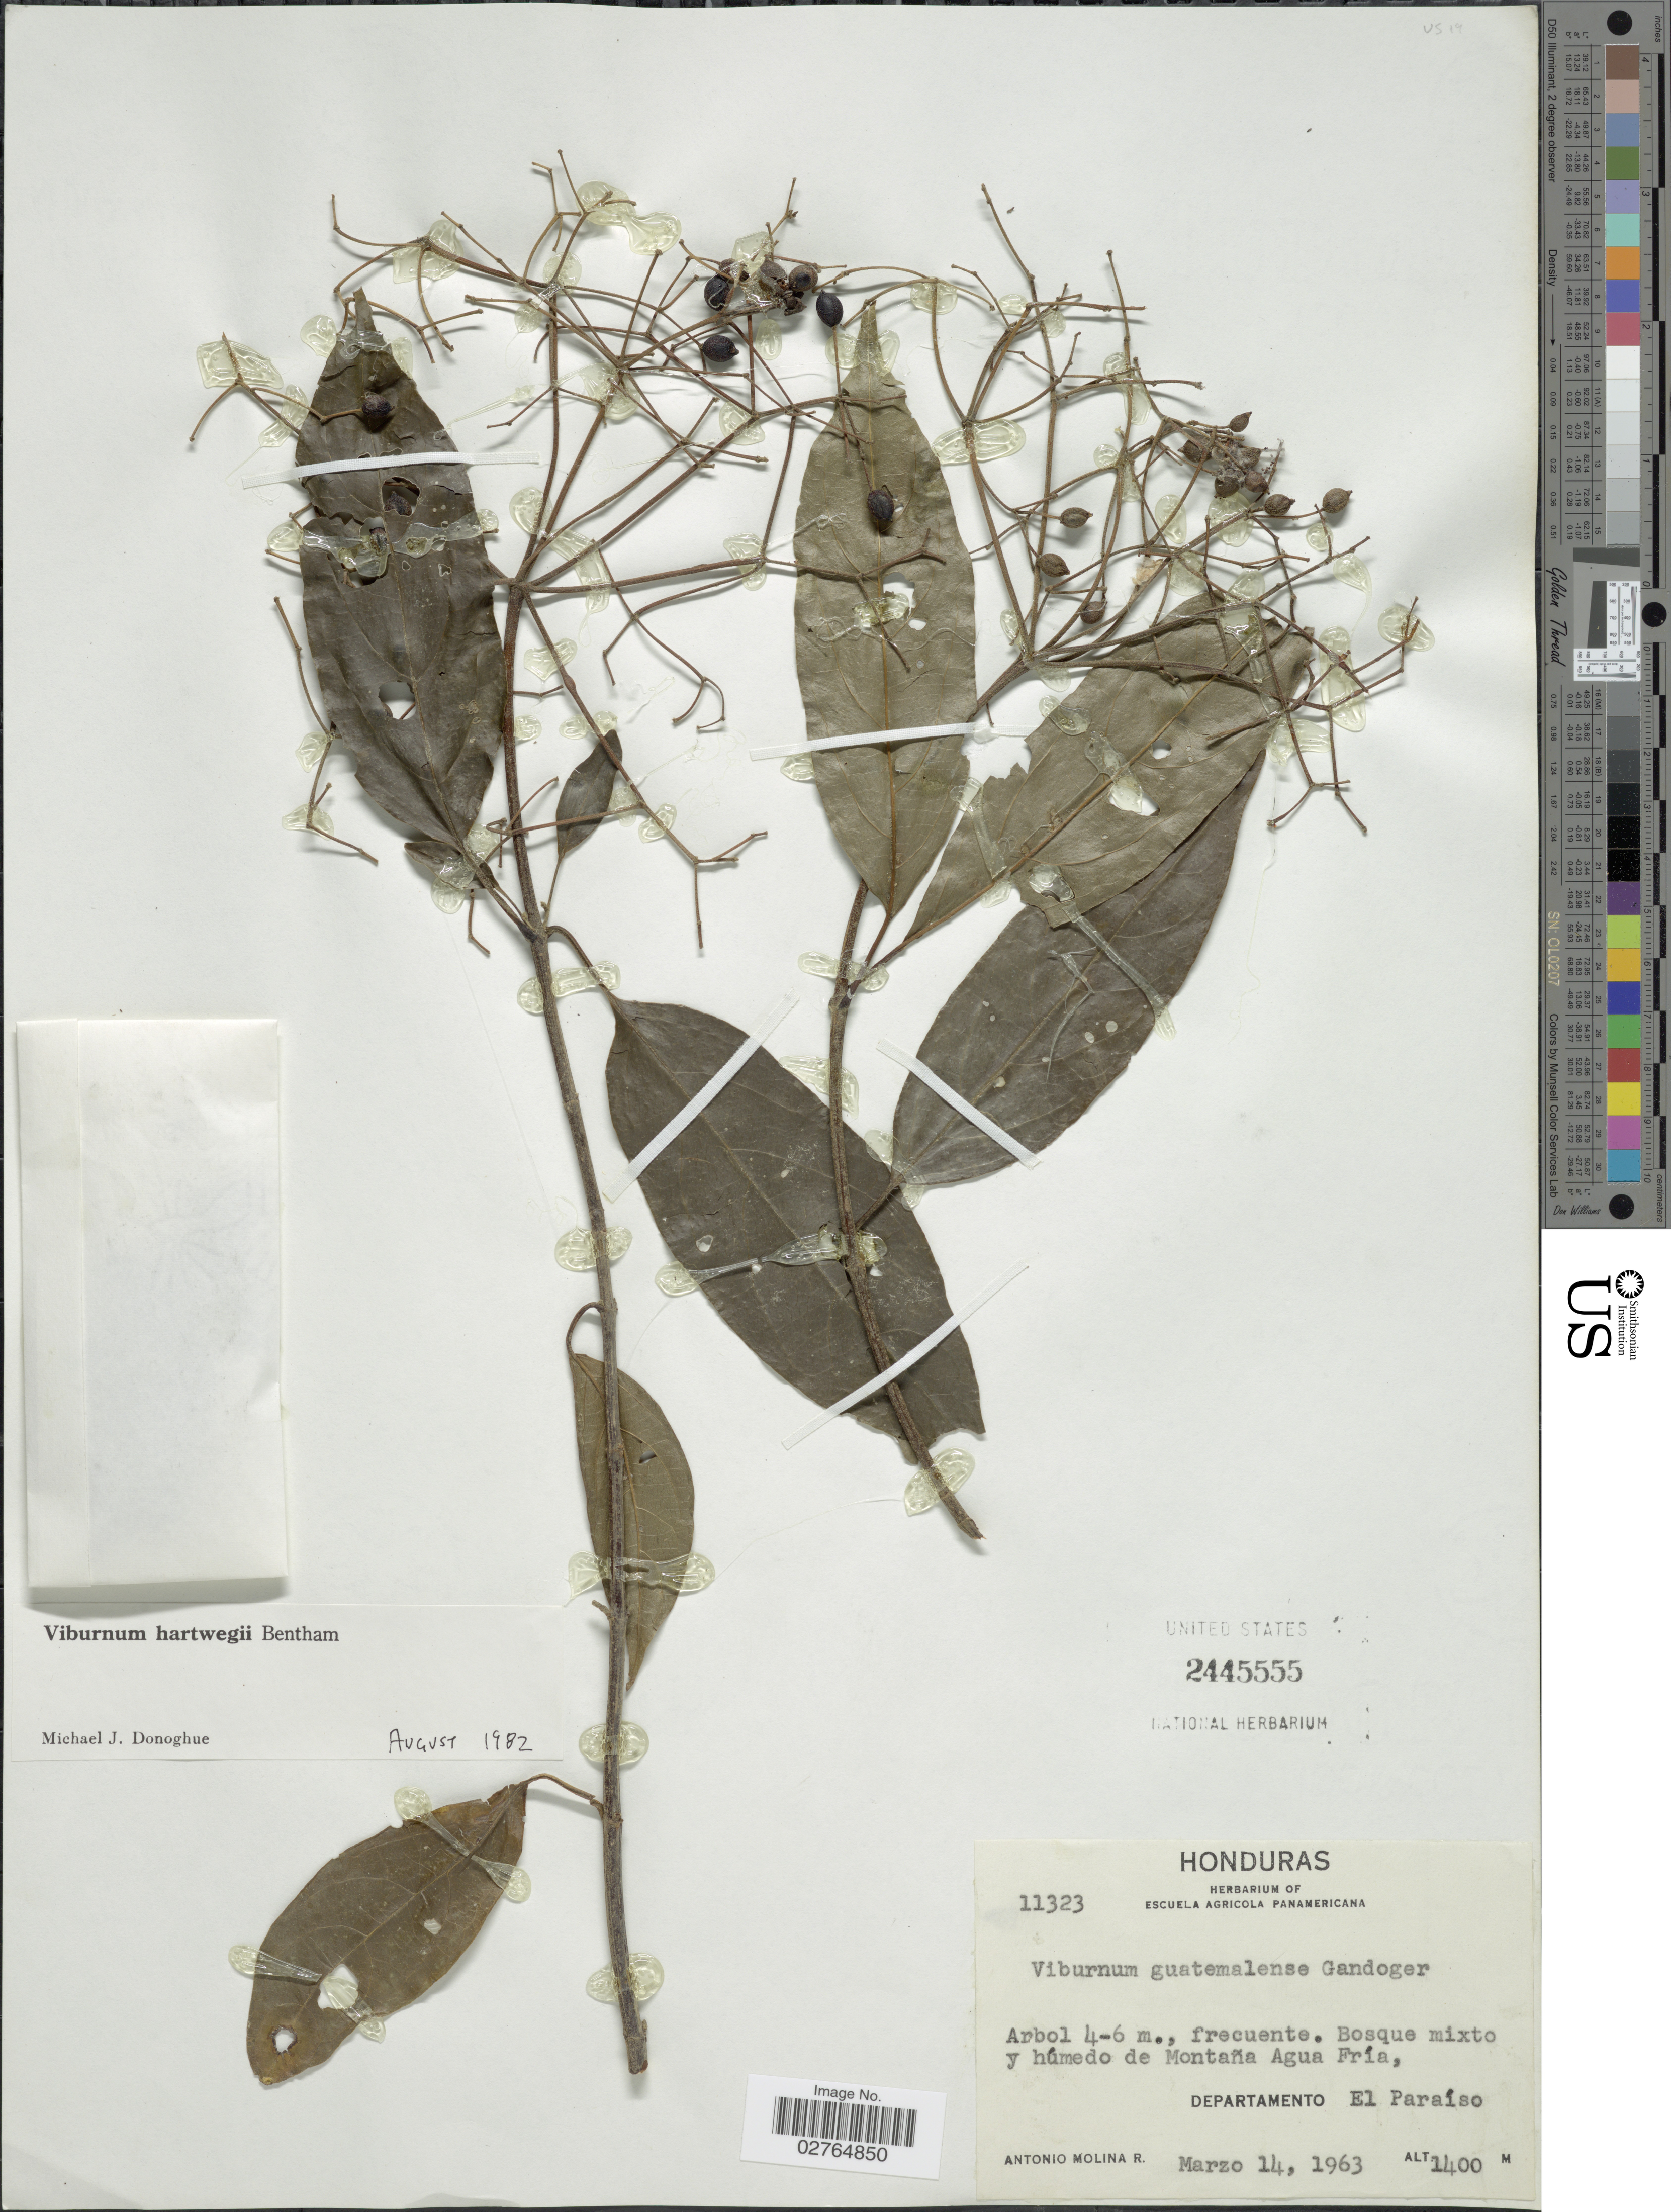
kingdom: Plantae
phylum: Tracheophyta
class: Magnoliopsida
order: Dipsacales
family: Viburnaceae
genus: Viburnum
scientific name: Viburnum hartwegii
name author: Benth.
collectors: A. Molina R.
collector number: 11323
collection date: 1963-03-14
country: Honduras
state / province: El Paraíso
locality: Bosque mixto y húmedo de Montaña Agua Fría. Departamento El Paraíso.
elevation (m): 1400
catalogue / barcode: US 2445555